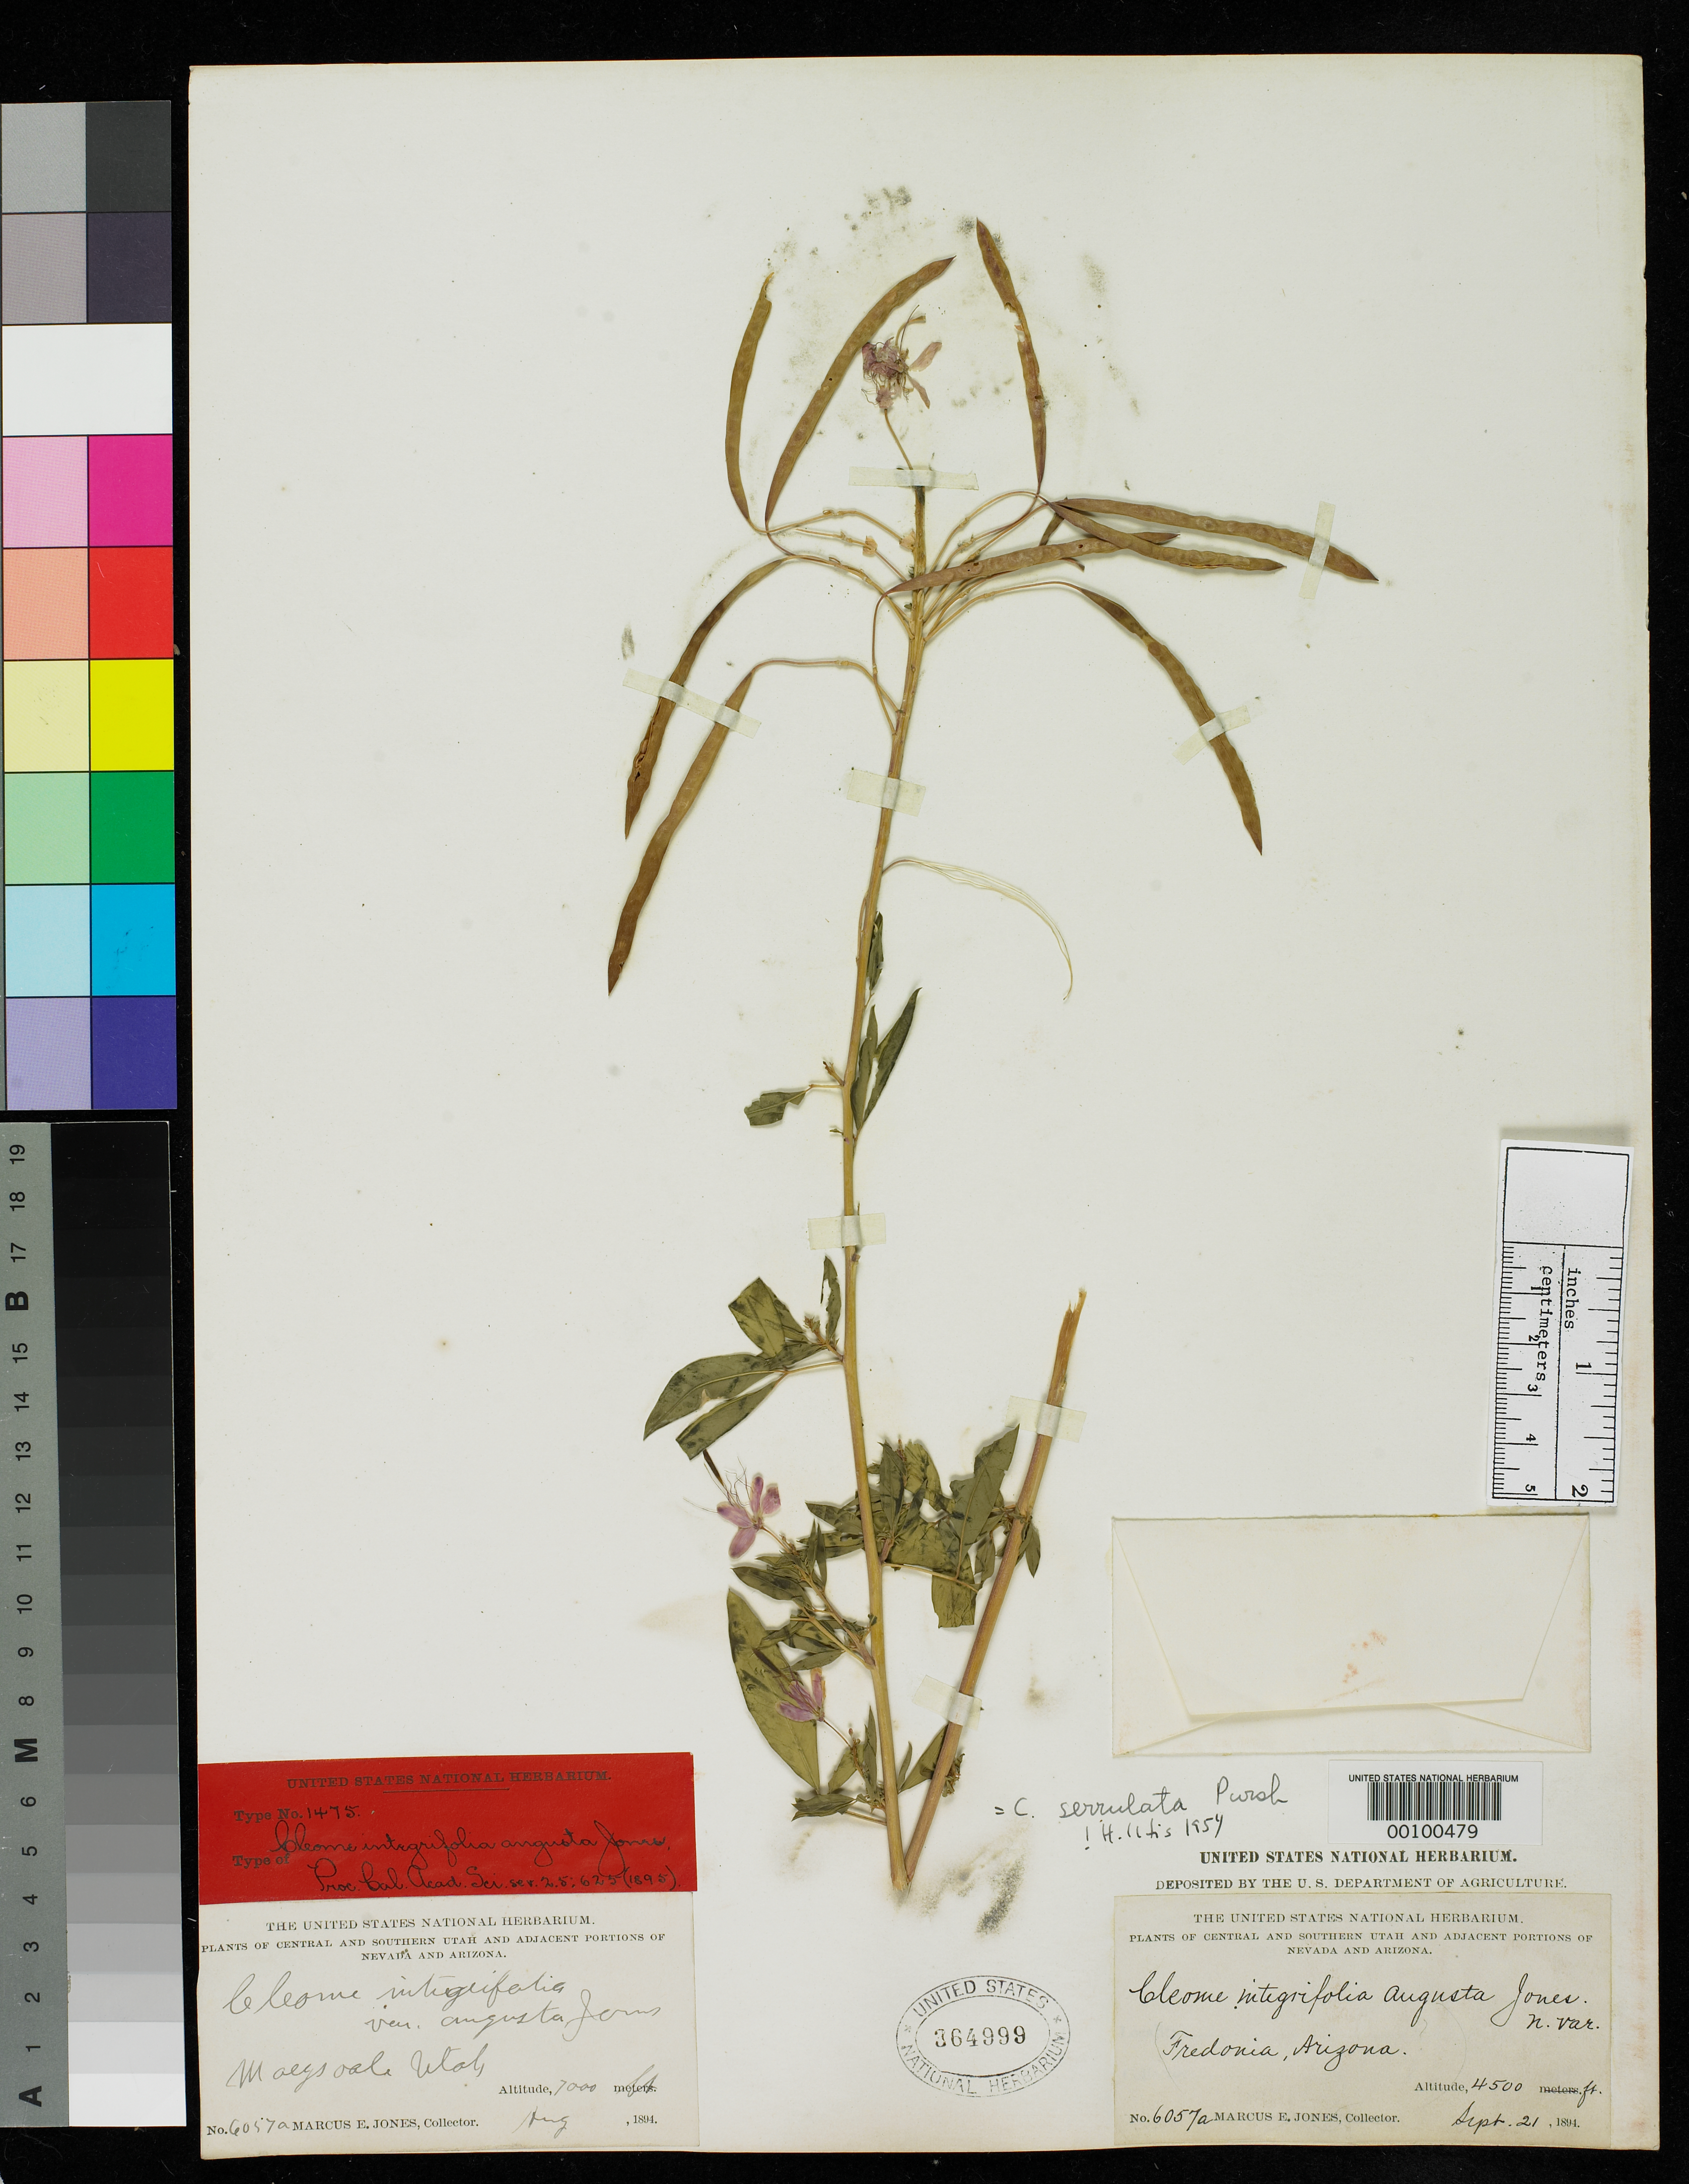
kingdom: Plantae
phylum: Tracheophyta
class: Magnoliopsida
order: Brassicales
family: Cleomaceae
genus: Cleome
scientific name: Cleome integrifolia var. angusta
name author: M.E. Jones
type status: Isotype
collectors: M. E. Jones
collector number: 6057 a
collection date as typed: Aug 1894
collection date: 1894-08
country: United States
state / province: Utah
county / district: Piute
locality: Marysvale Peak.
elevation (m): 2134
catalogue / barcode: US 364999